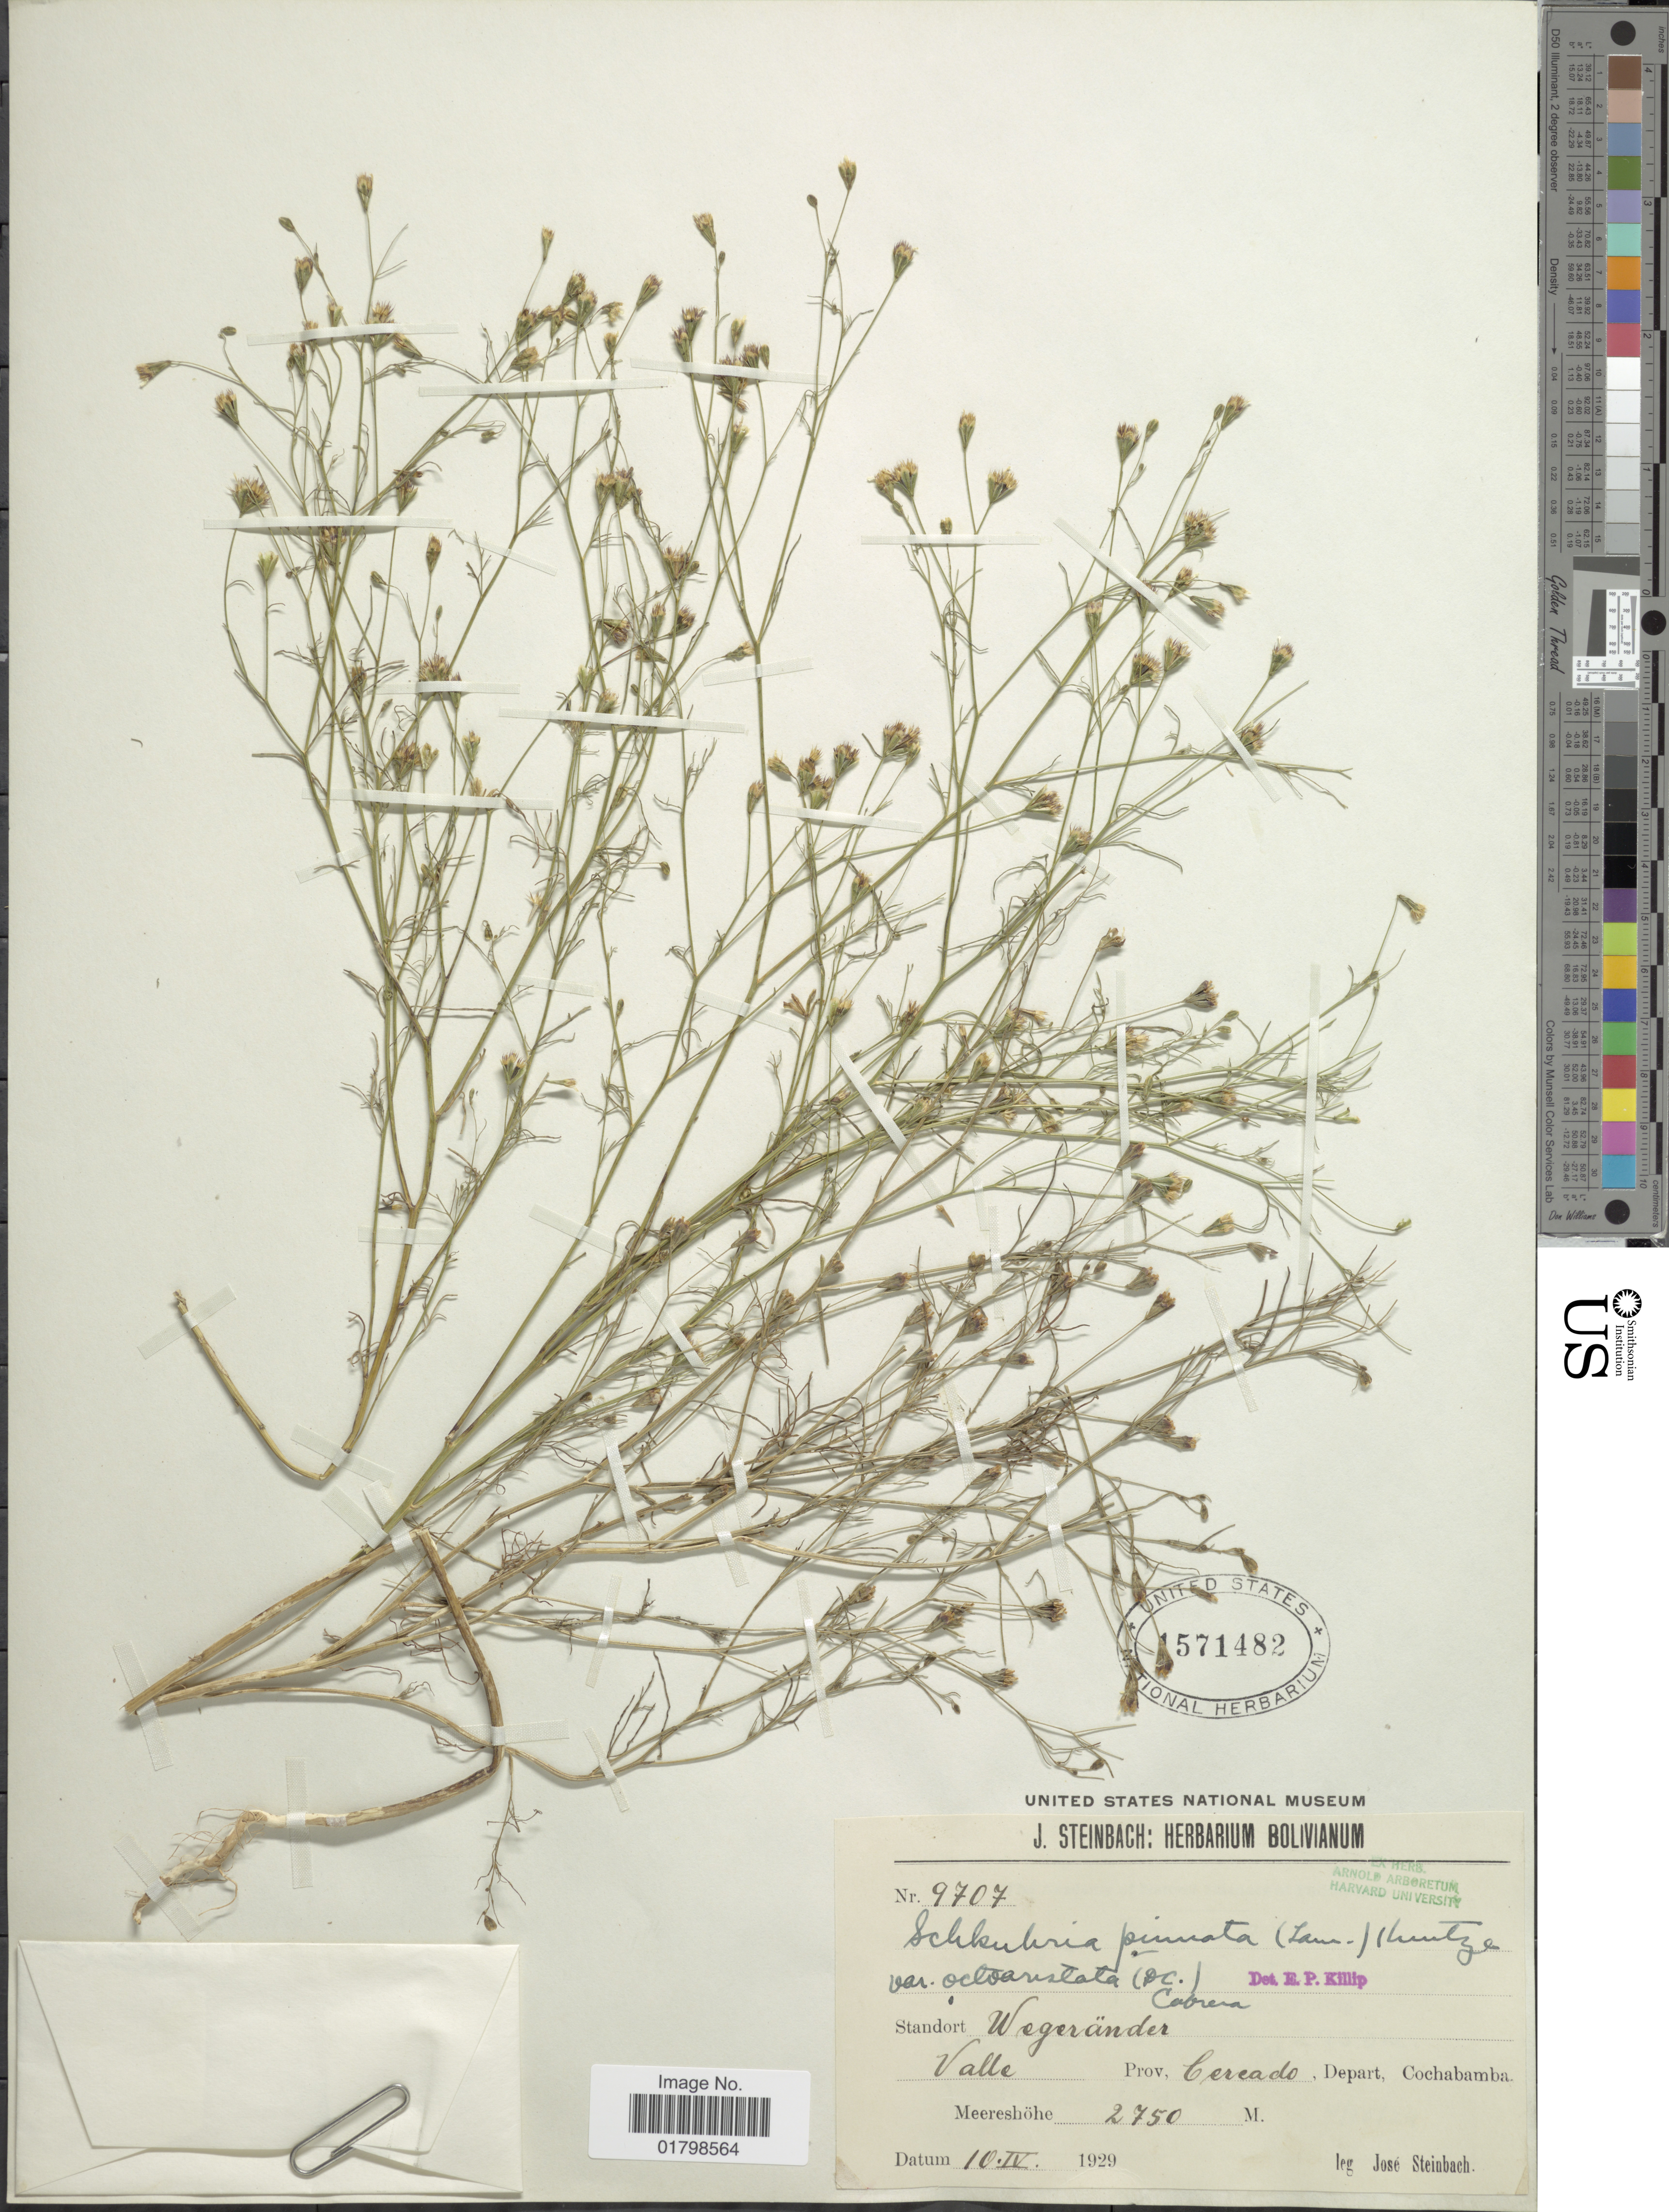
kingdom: Plantae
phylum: Tracheophyta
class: Magnoliopsida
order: Asterales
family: Asteraceae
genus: Schkuhria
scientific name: Schkuhria pinnata var. octoaristata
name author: Cabrera ex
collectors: J. Steinbach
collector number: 9707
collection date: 1929-04-10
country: Bolivia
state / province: Cochabamba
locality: Wegerander, Valle, Prov. Cercado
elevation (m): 2750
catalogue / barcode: US 1571482